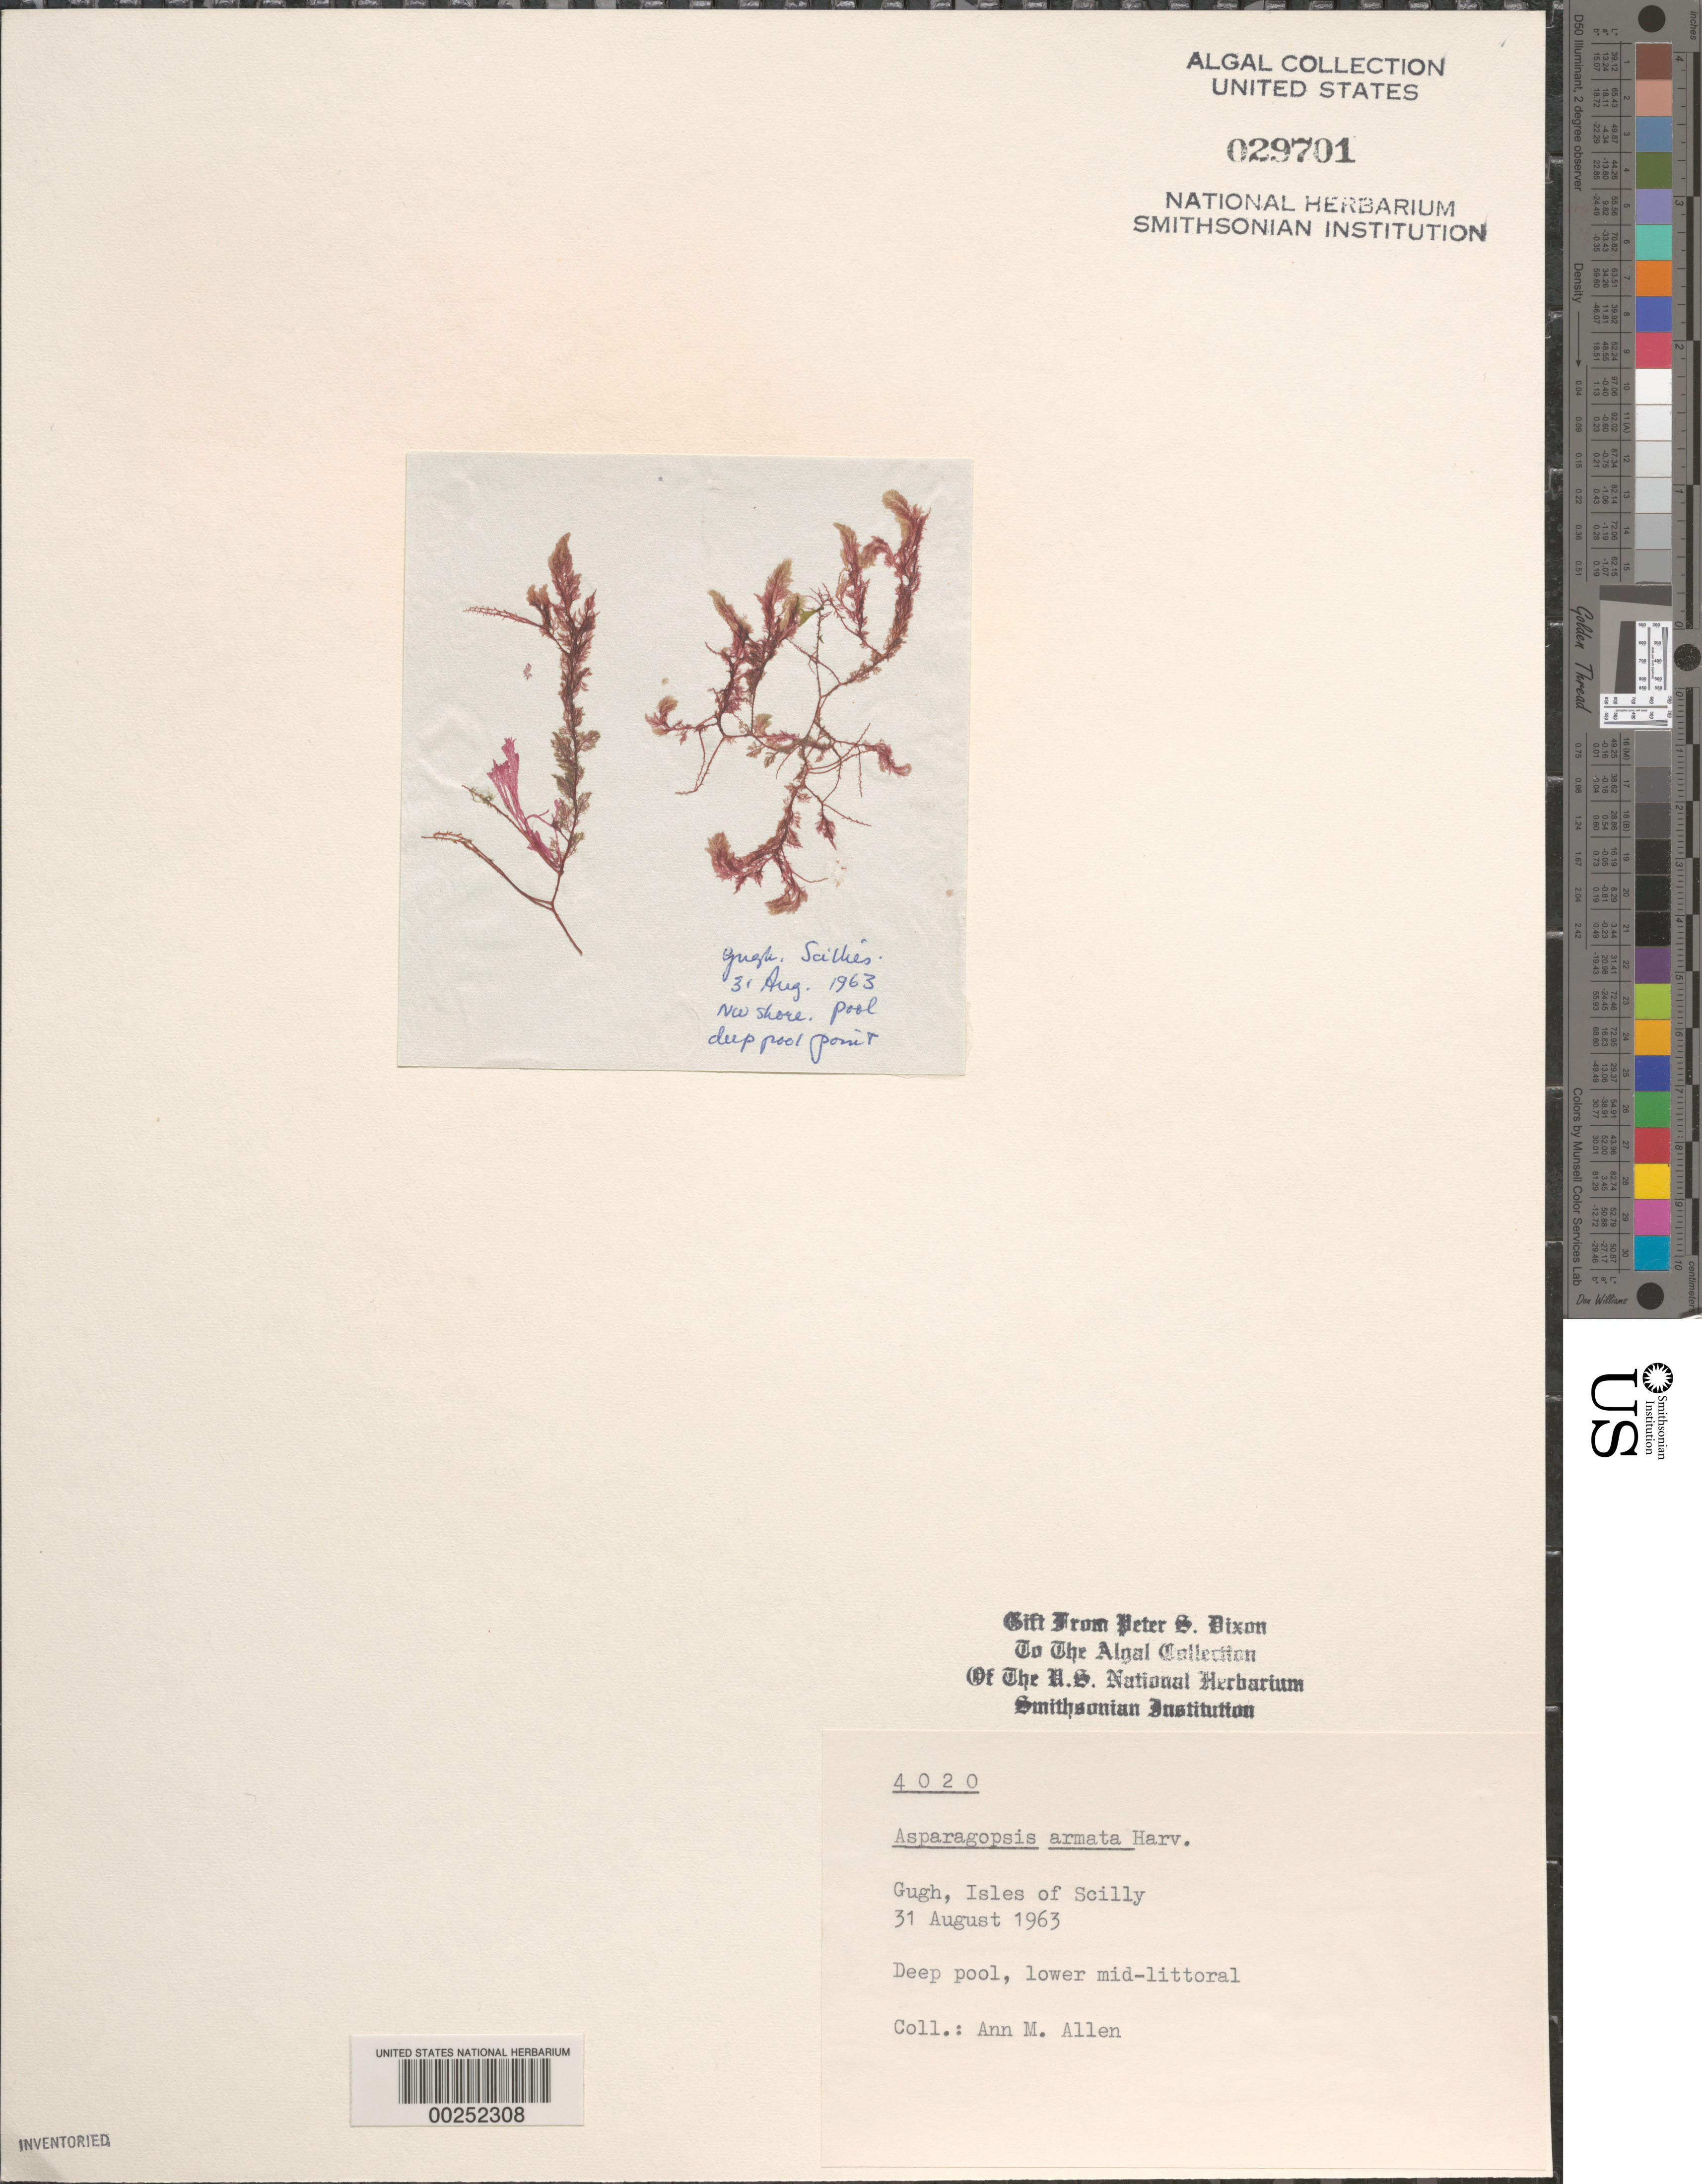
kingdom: Plantae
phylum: Rhodophyta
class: Florideophyceae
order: Bonnemaisoniales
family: Bonnemaisoniaceae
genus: Asparagopsis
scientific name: Asparagopsis armata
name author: Harv.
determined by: Dixon, P. S.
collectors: A. M. Allen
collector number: PSD 4020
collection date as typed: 31 Aug 1963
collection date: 1963-08-31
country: United Kingdom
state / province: England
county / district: Council of the Isles of Scilly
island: Gugh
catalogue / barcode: US 29701